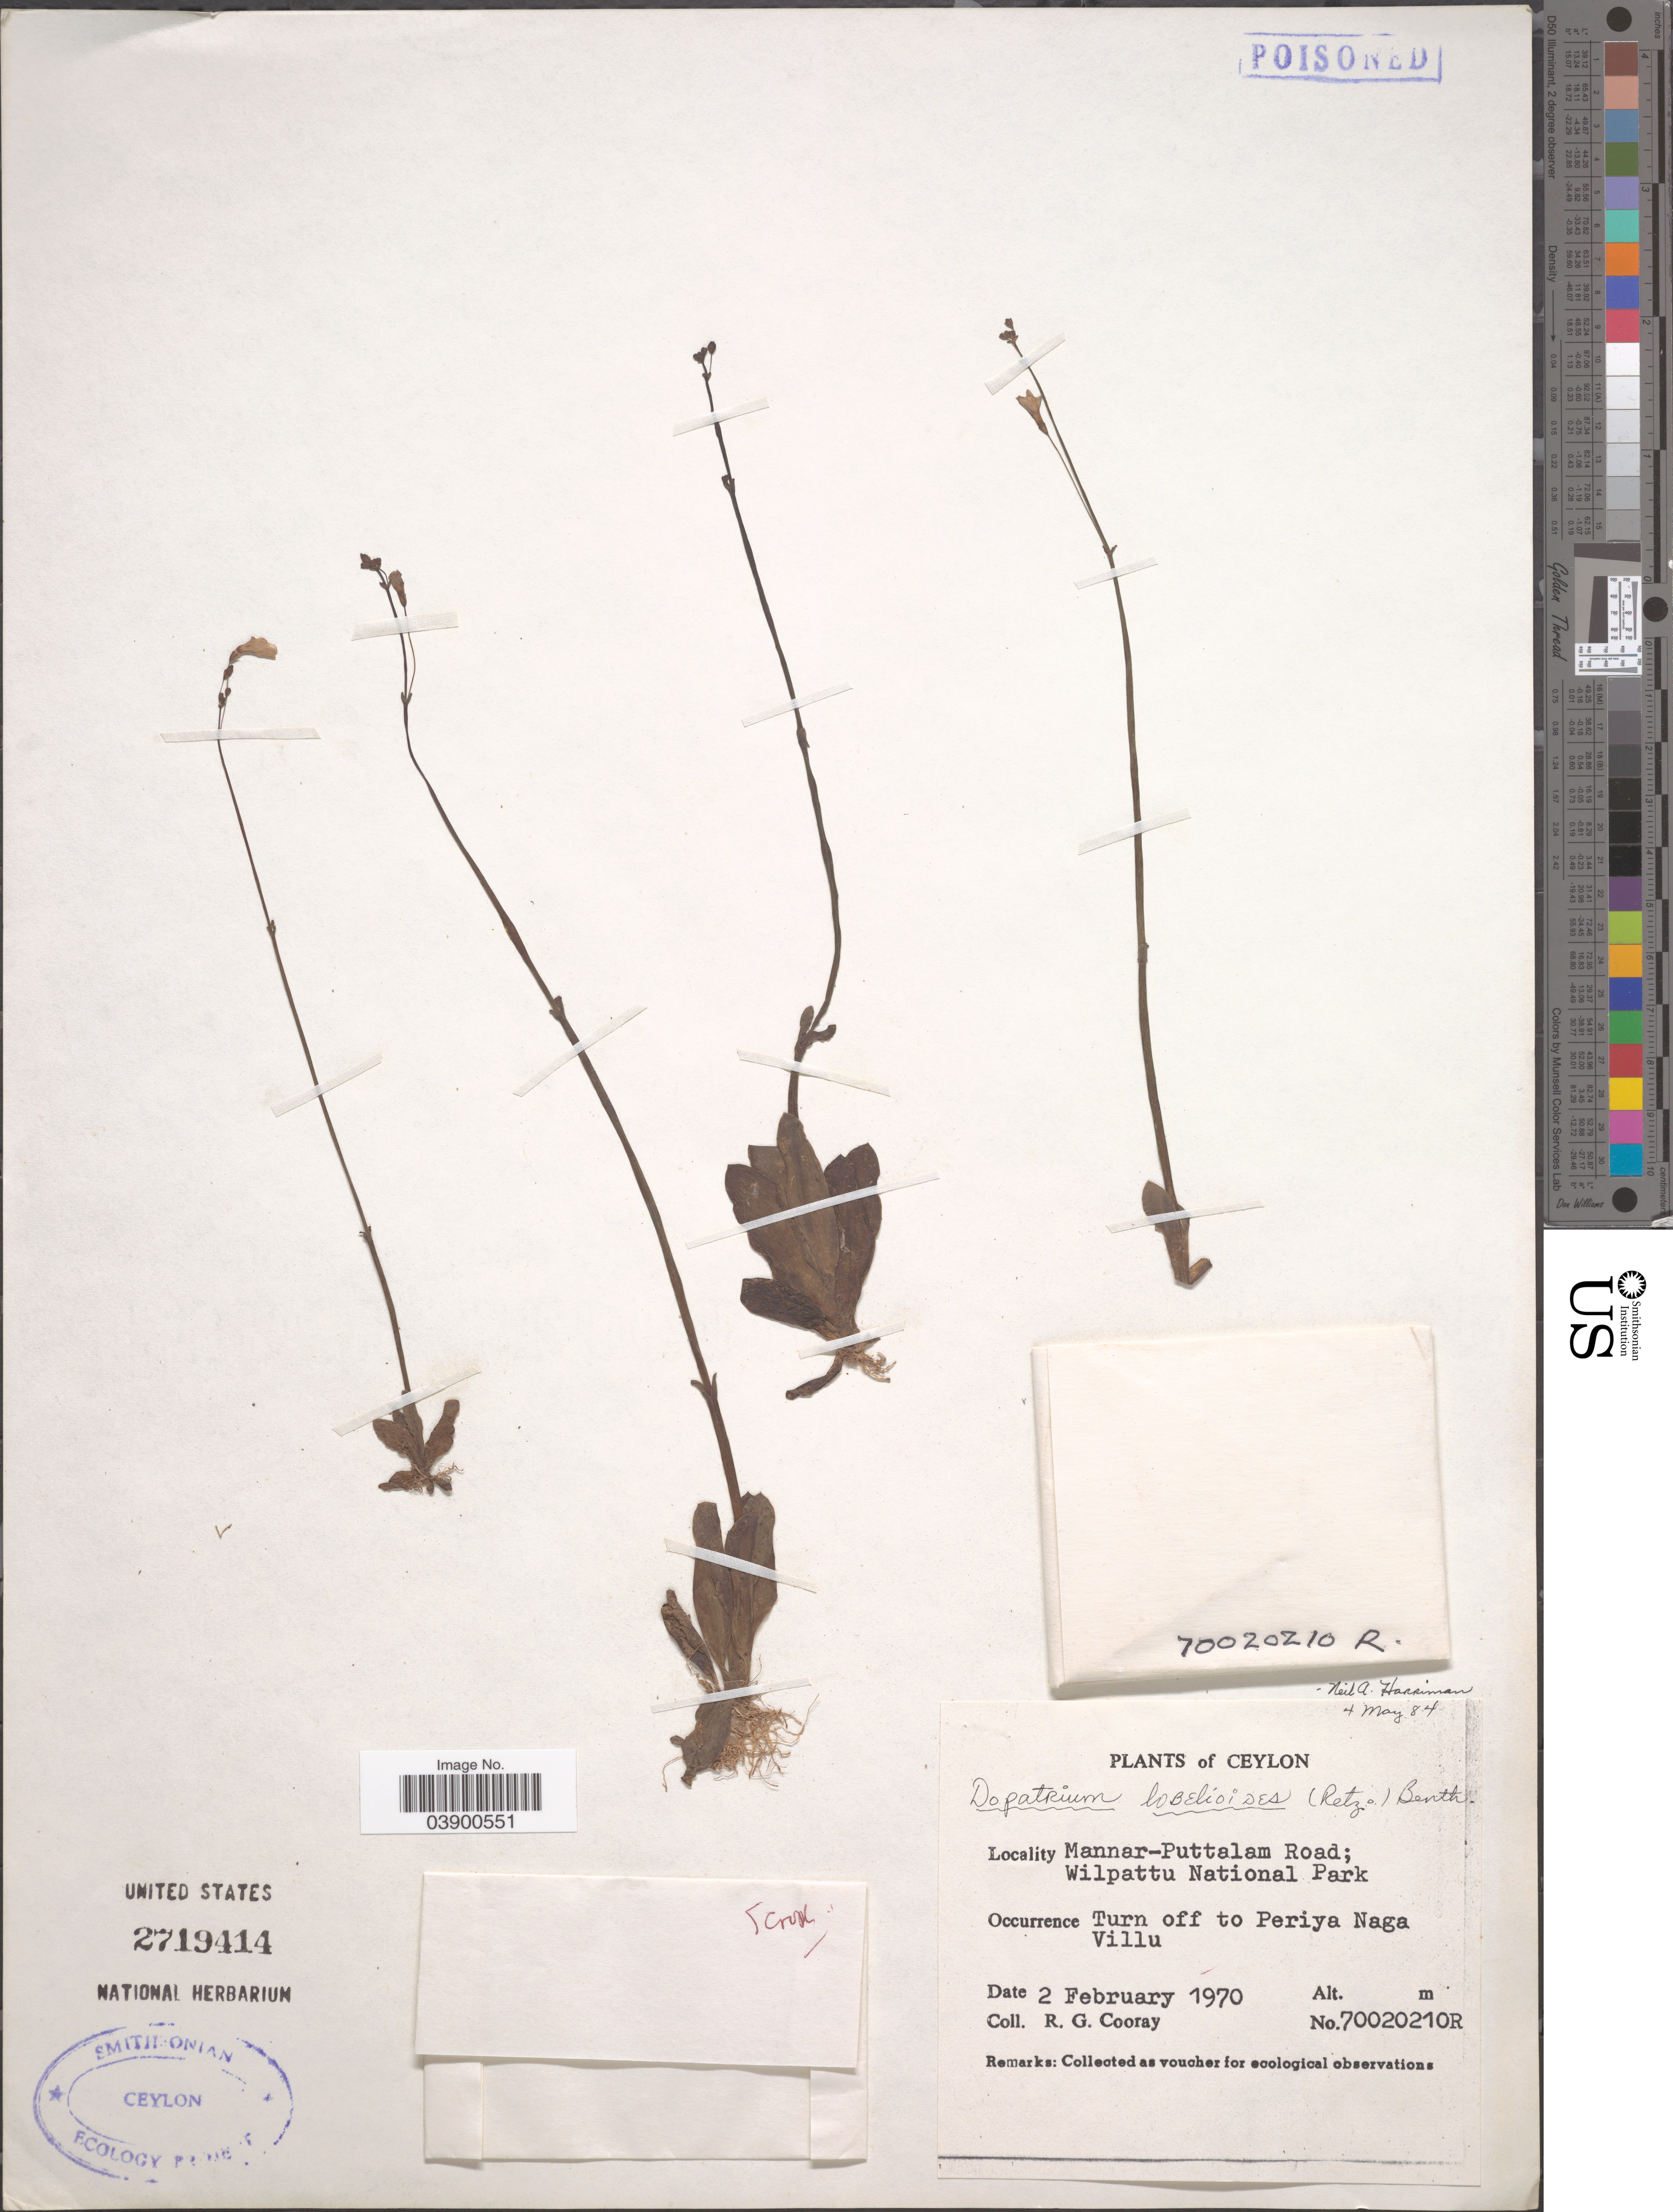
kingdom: Plantae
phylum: Tracheophyta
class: Magnoliopsida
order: Lamiales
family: Plantaginaceae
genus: Dopatrium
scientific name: Dopatrium lobelioides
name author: (Retz.) Benth.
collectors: R. Cooray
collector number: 70020210R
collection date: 1970-02-02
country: Sri Lanka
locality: Ceylon. Manner-Puttalam Road; Wilpattu National Park. Turn off to Periya Naga Villu.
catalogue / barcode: US 2719414